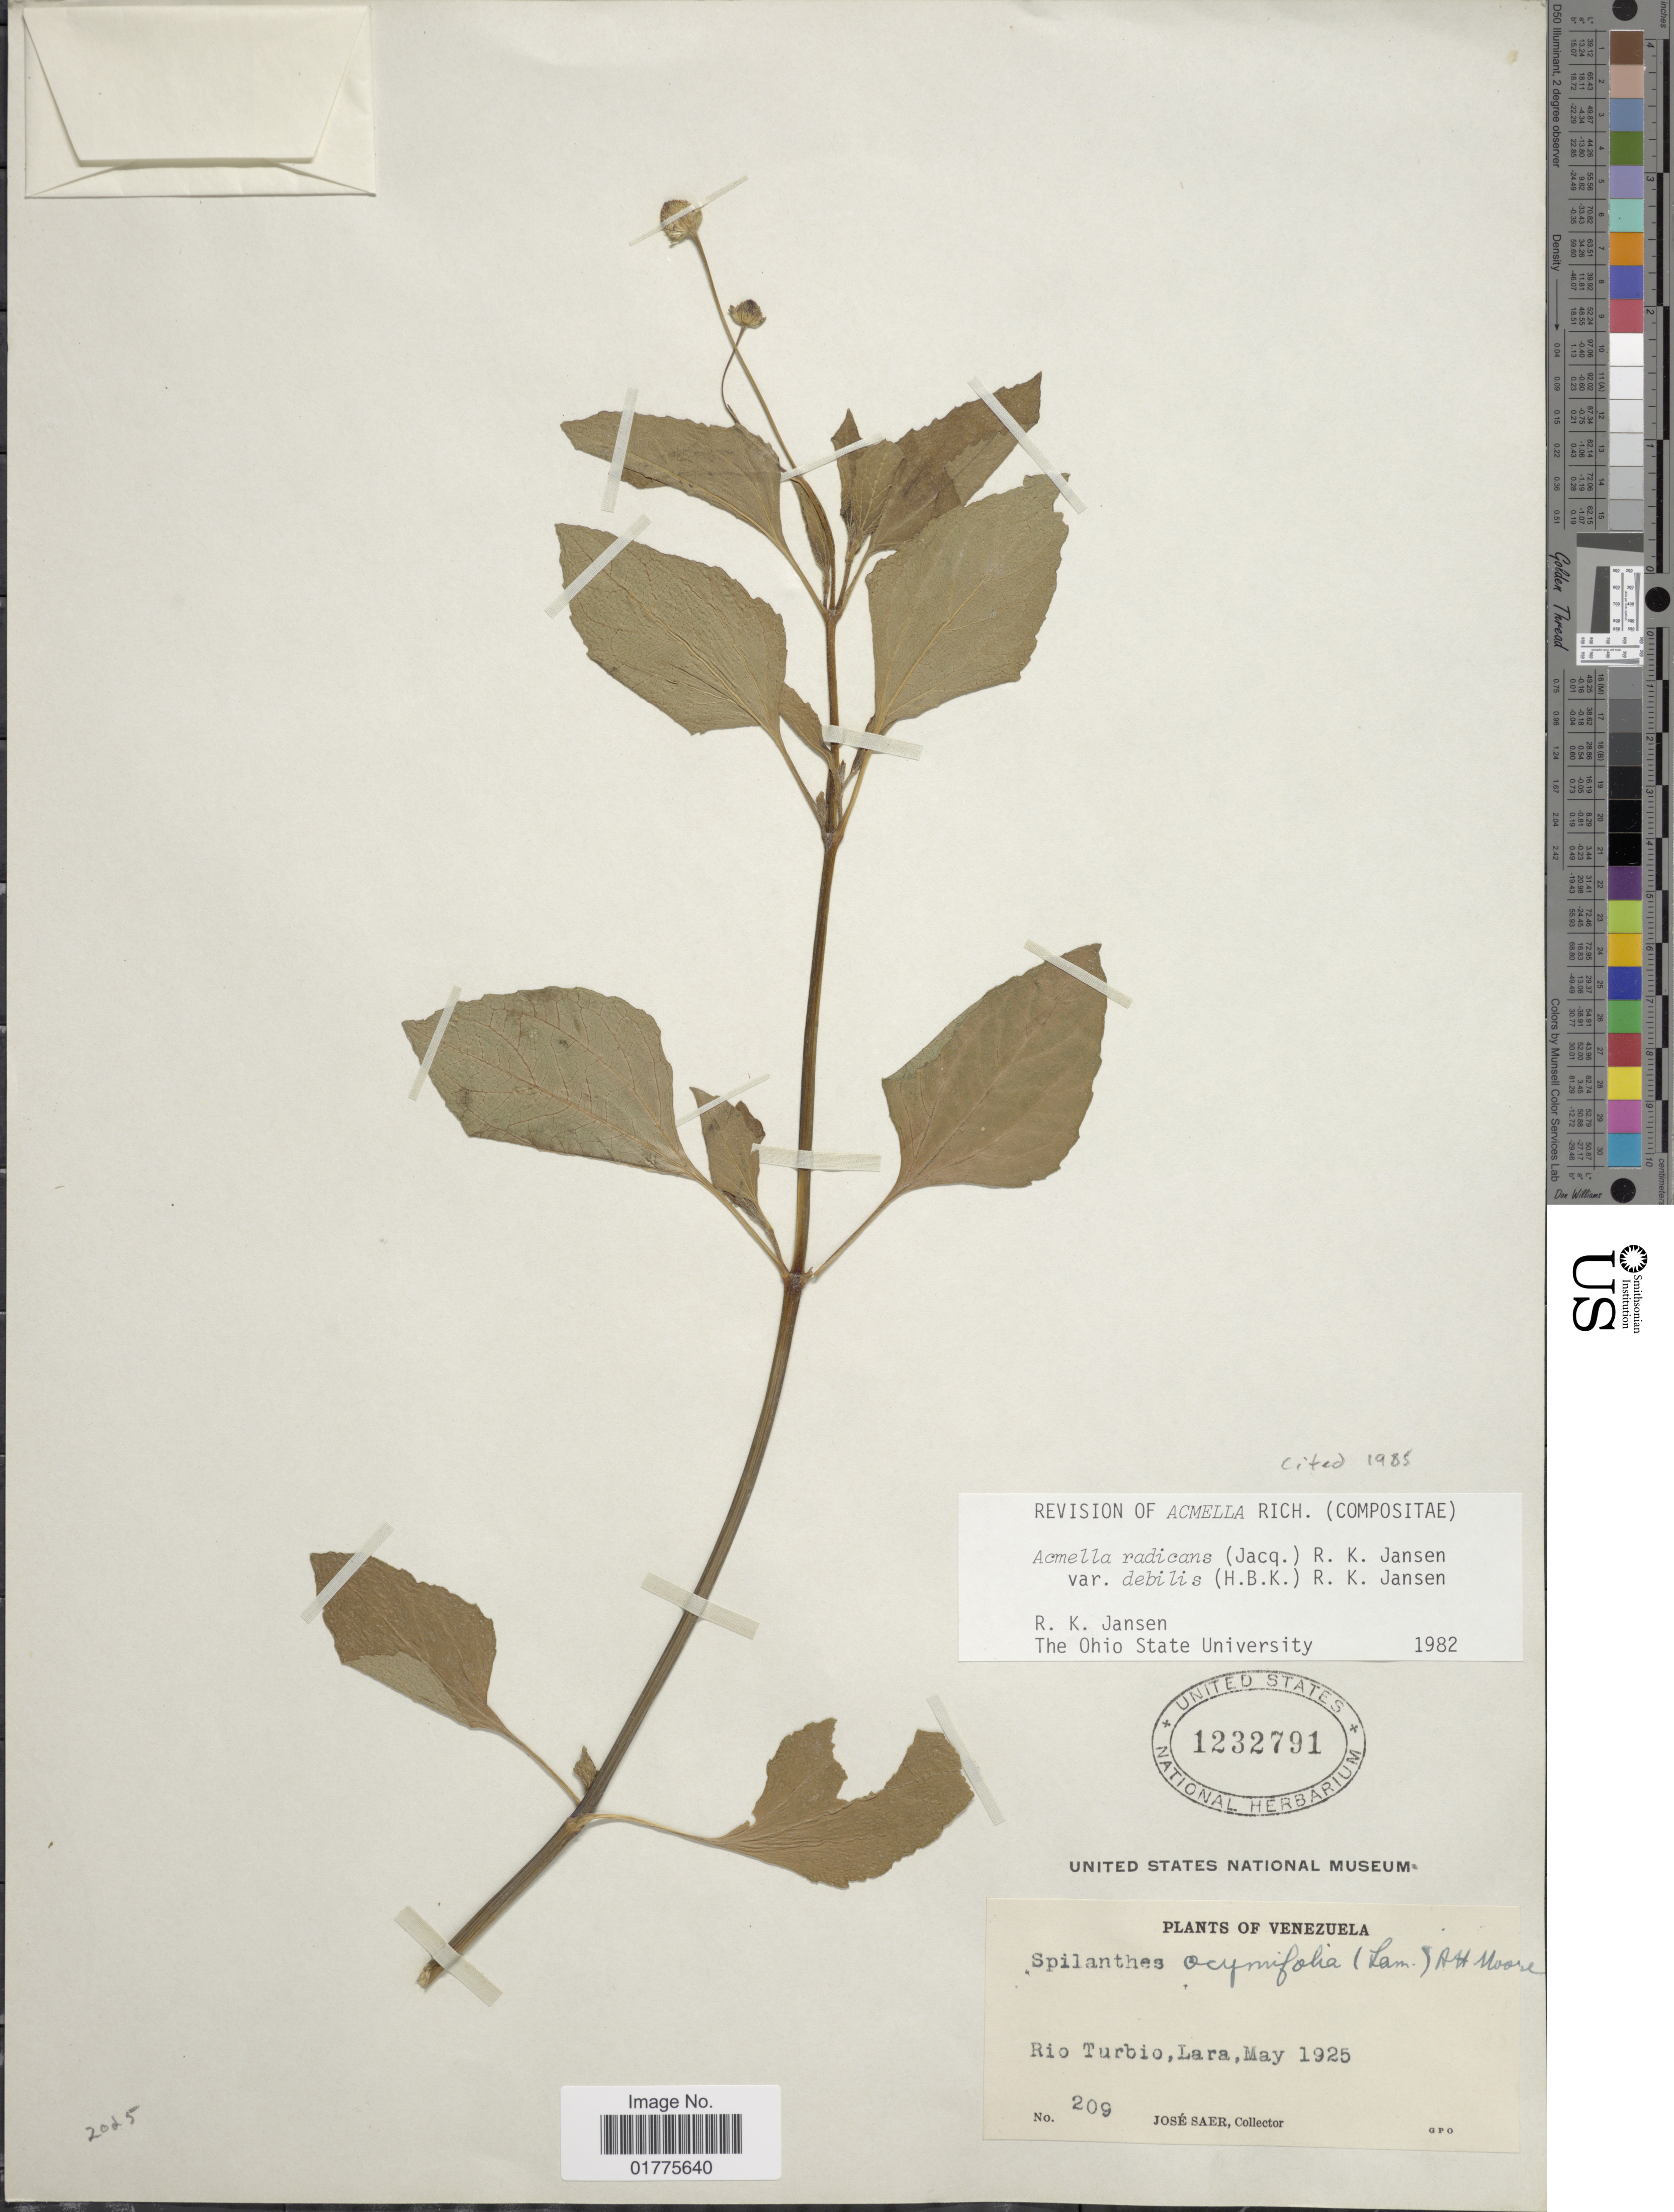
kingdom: Plantae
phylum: Tracheophyta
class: Magnoliopsida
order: Asterales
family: Asteraceae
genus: Acmella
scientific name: Acmella radicans var. debilis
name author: (Kunth) R.K. Jansen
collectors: J. Saer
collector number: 209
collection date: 1925-05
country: Venezuela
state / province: Lara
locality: Rio Turbio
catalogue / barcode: US 1232791